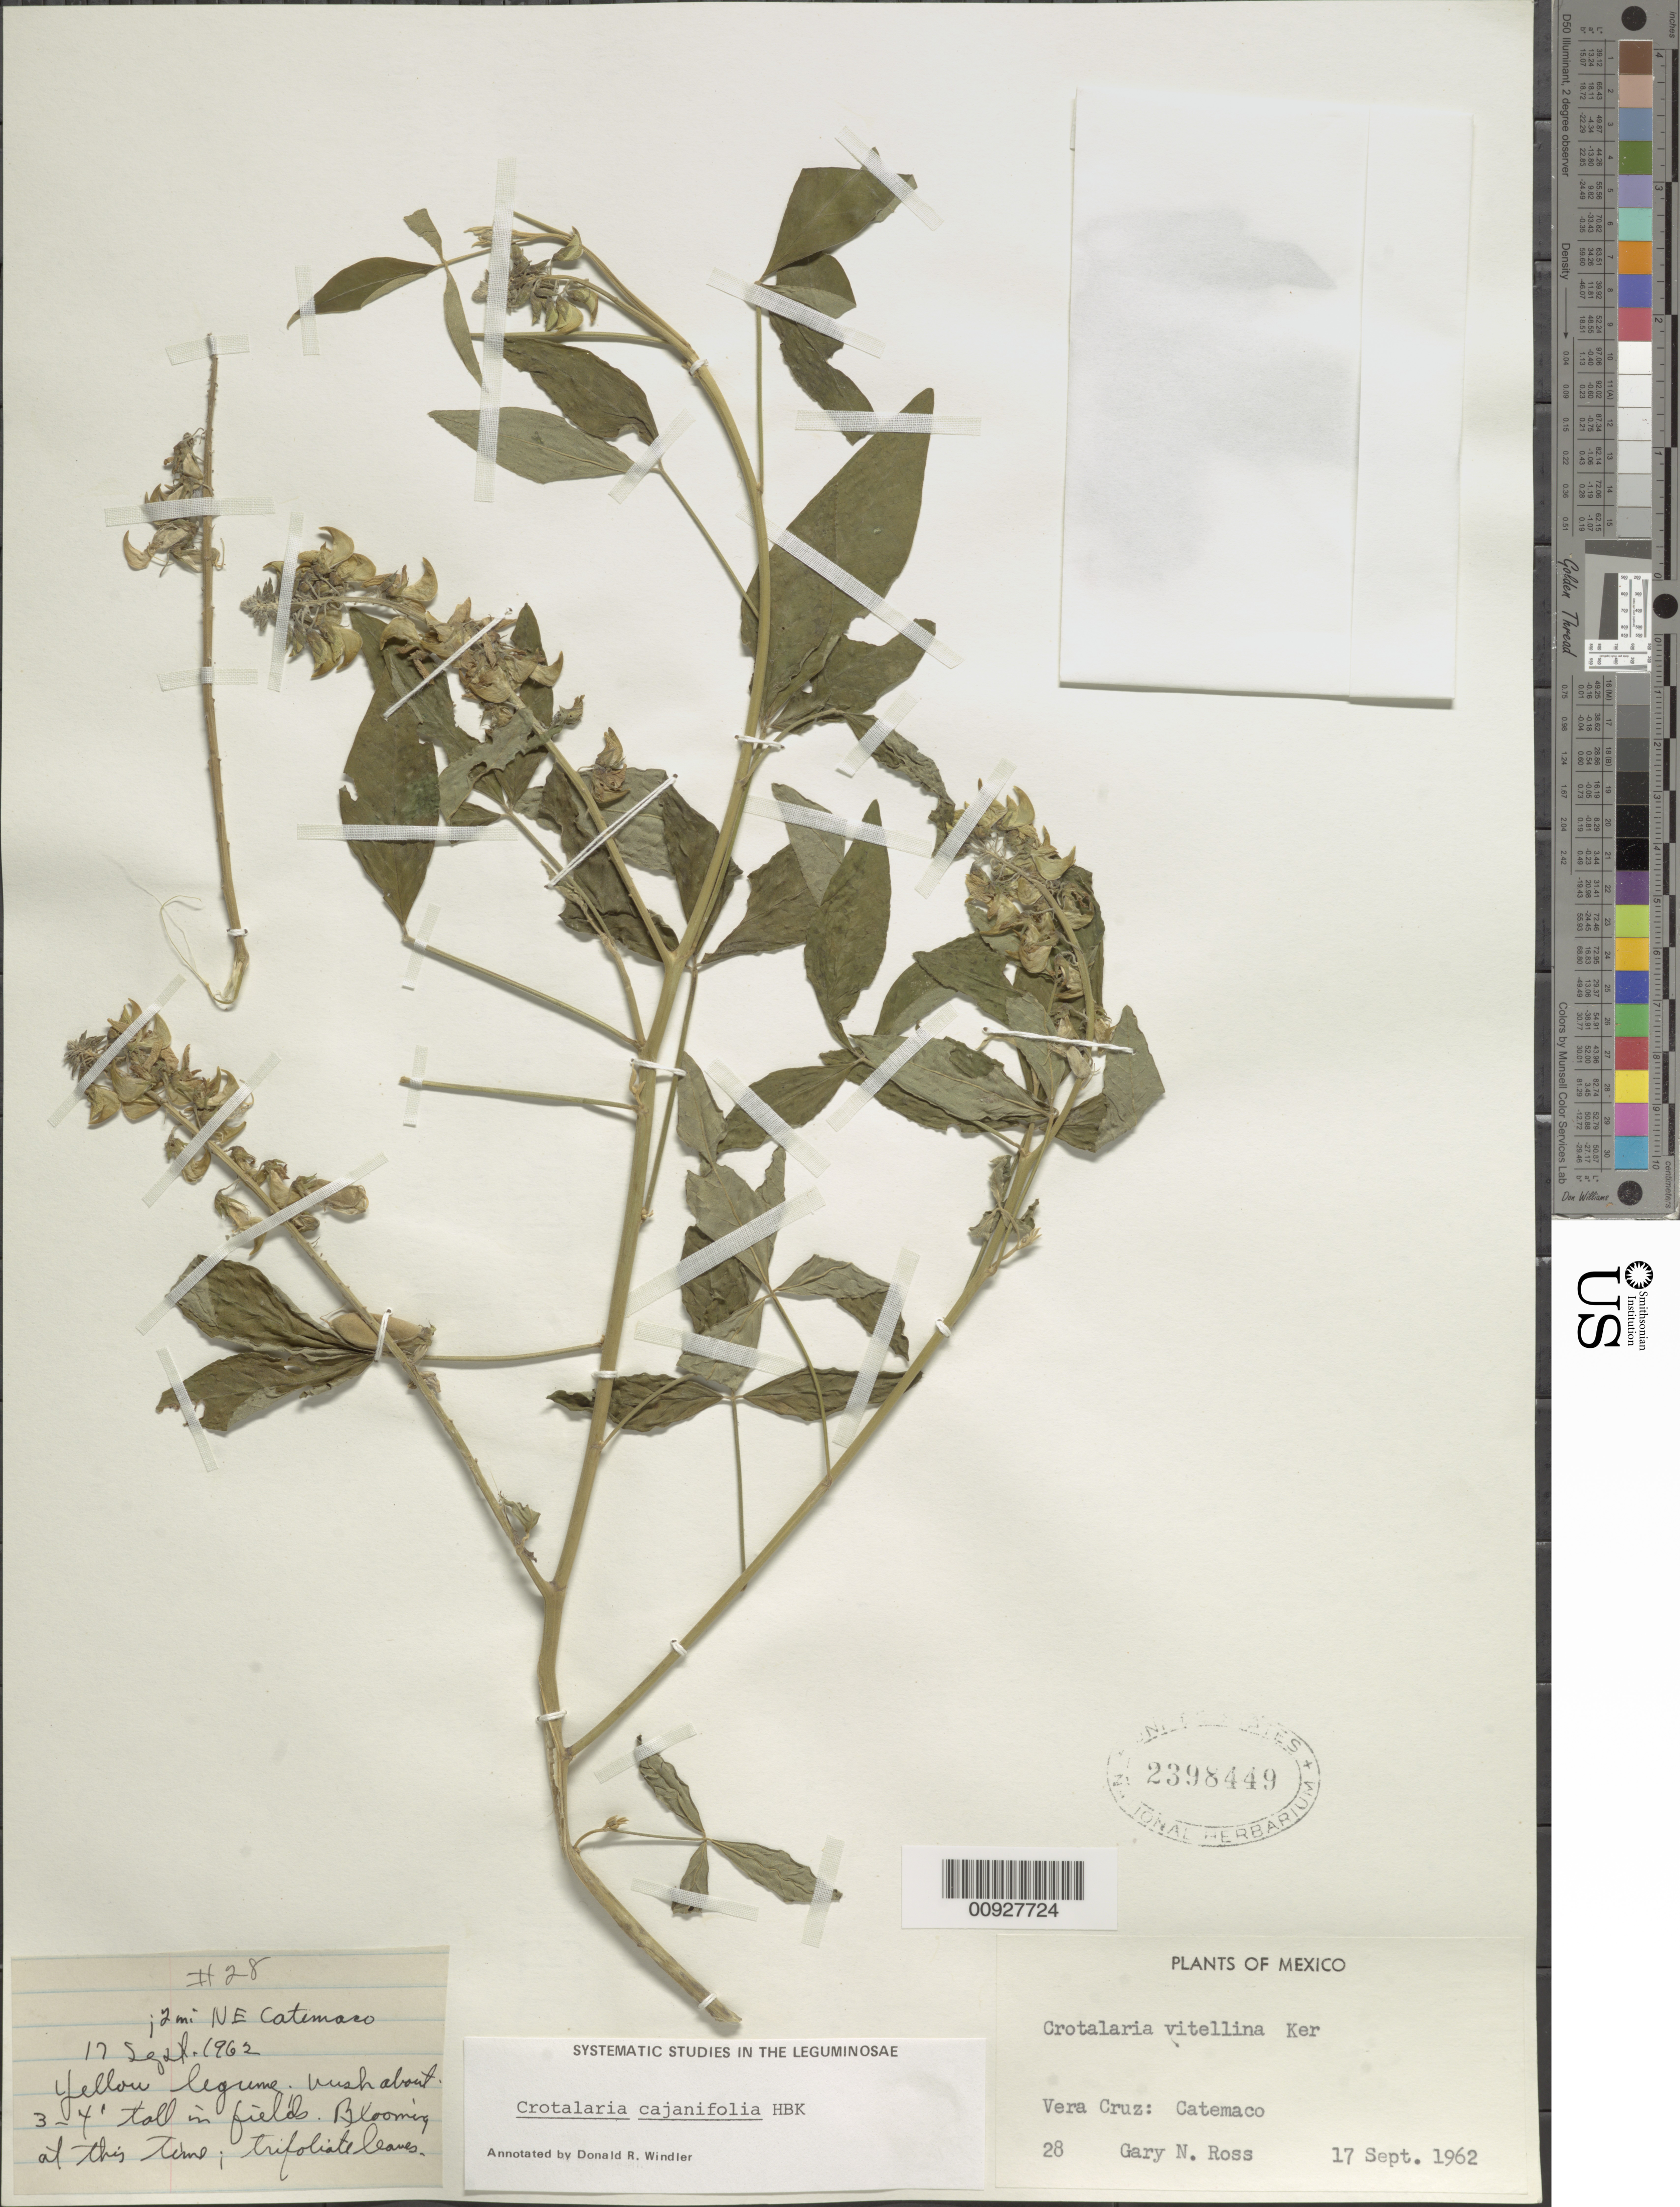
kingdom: Plantae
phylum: Tracheophyta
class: Magnoliopsida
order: Fabales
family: Fabaceae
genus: Crotalaria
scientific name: Crotalaria cajanifolia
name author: Kunth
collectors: G. N. Ross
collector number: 28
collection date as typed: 17 Sep 1962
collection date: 1962-09-17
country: Mexico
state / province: Veracruz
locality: Veracruz: 12 mi NE Catemaco.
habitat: In fields.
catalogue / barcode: US 2398449